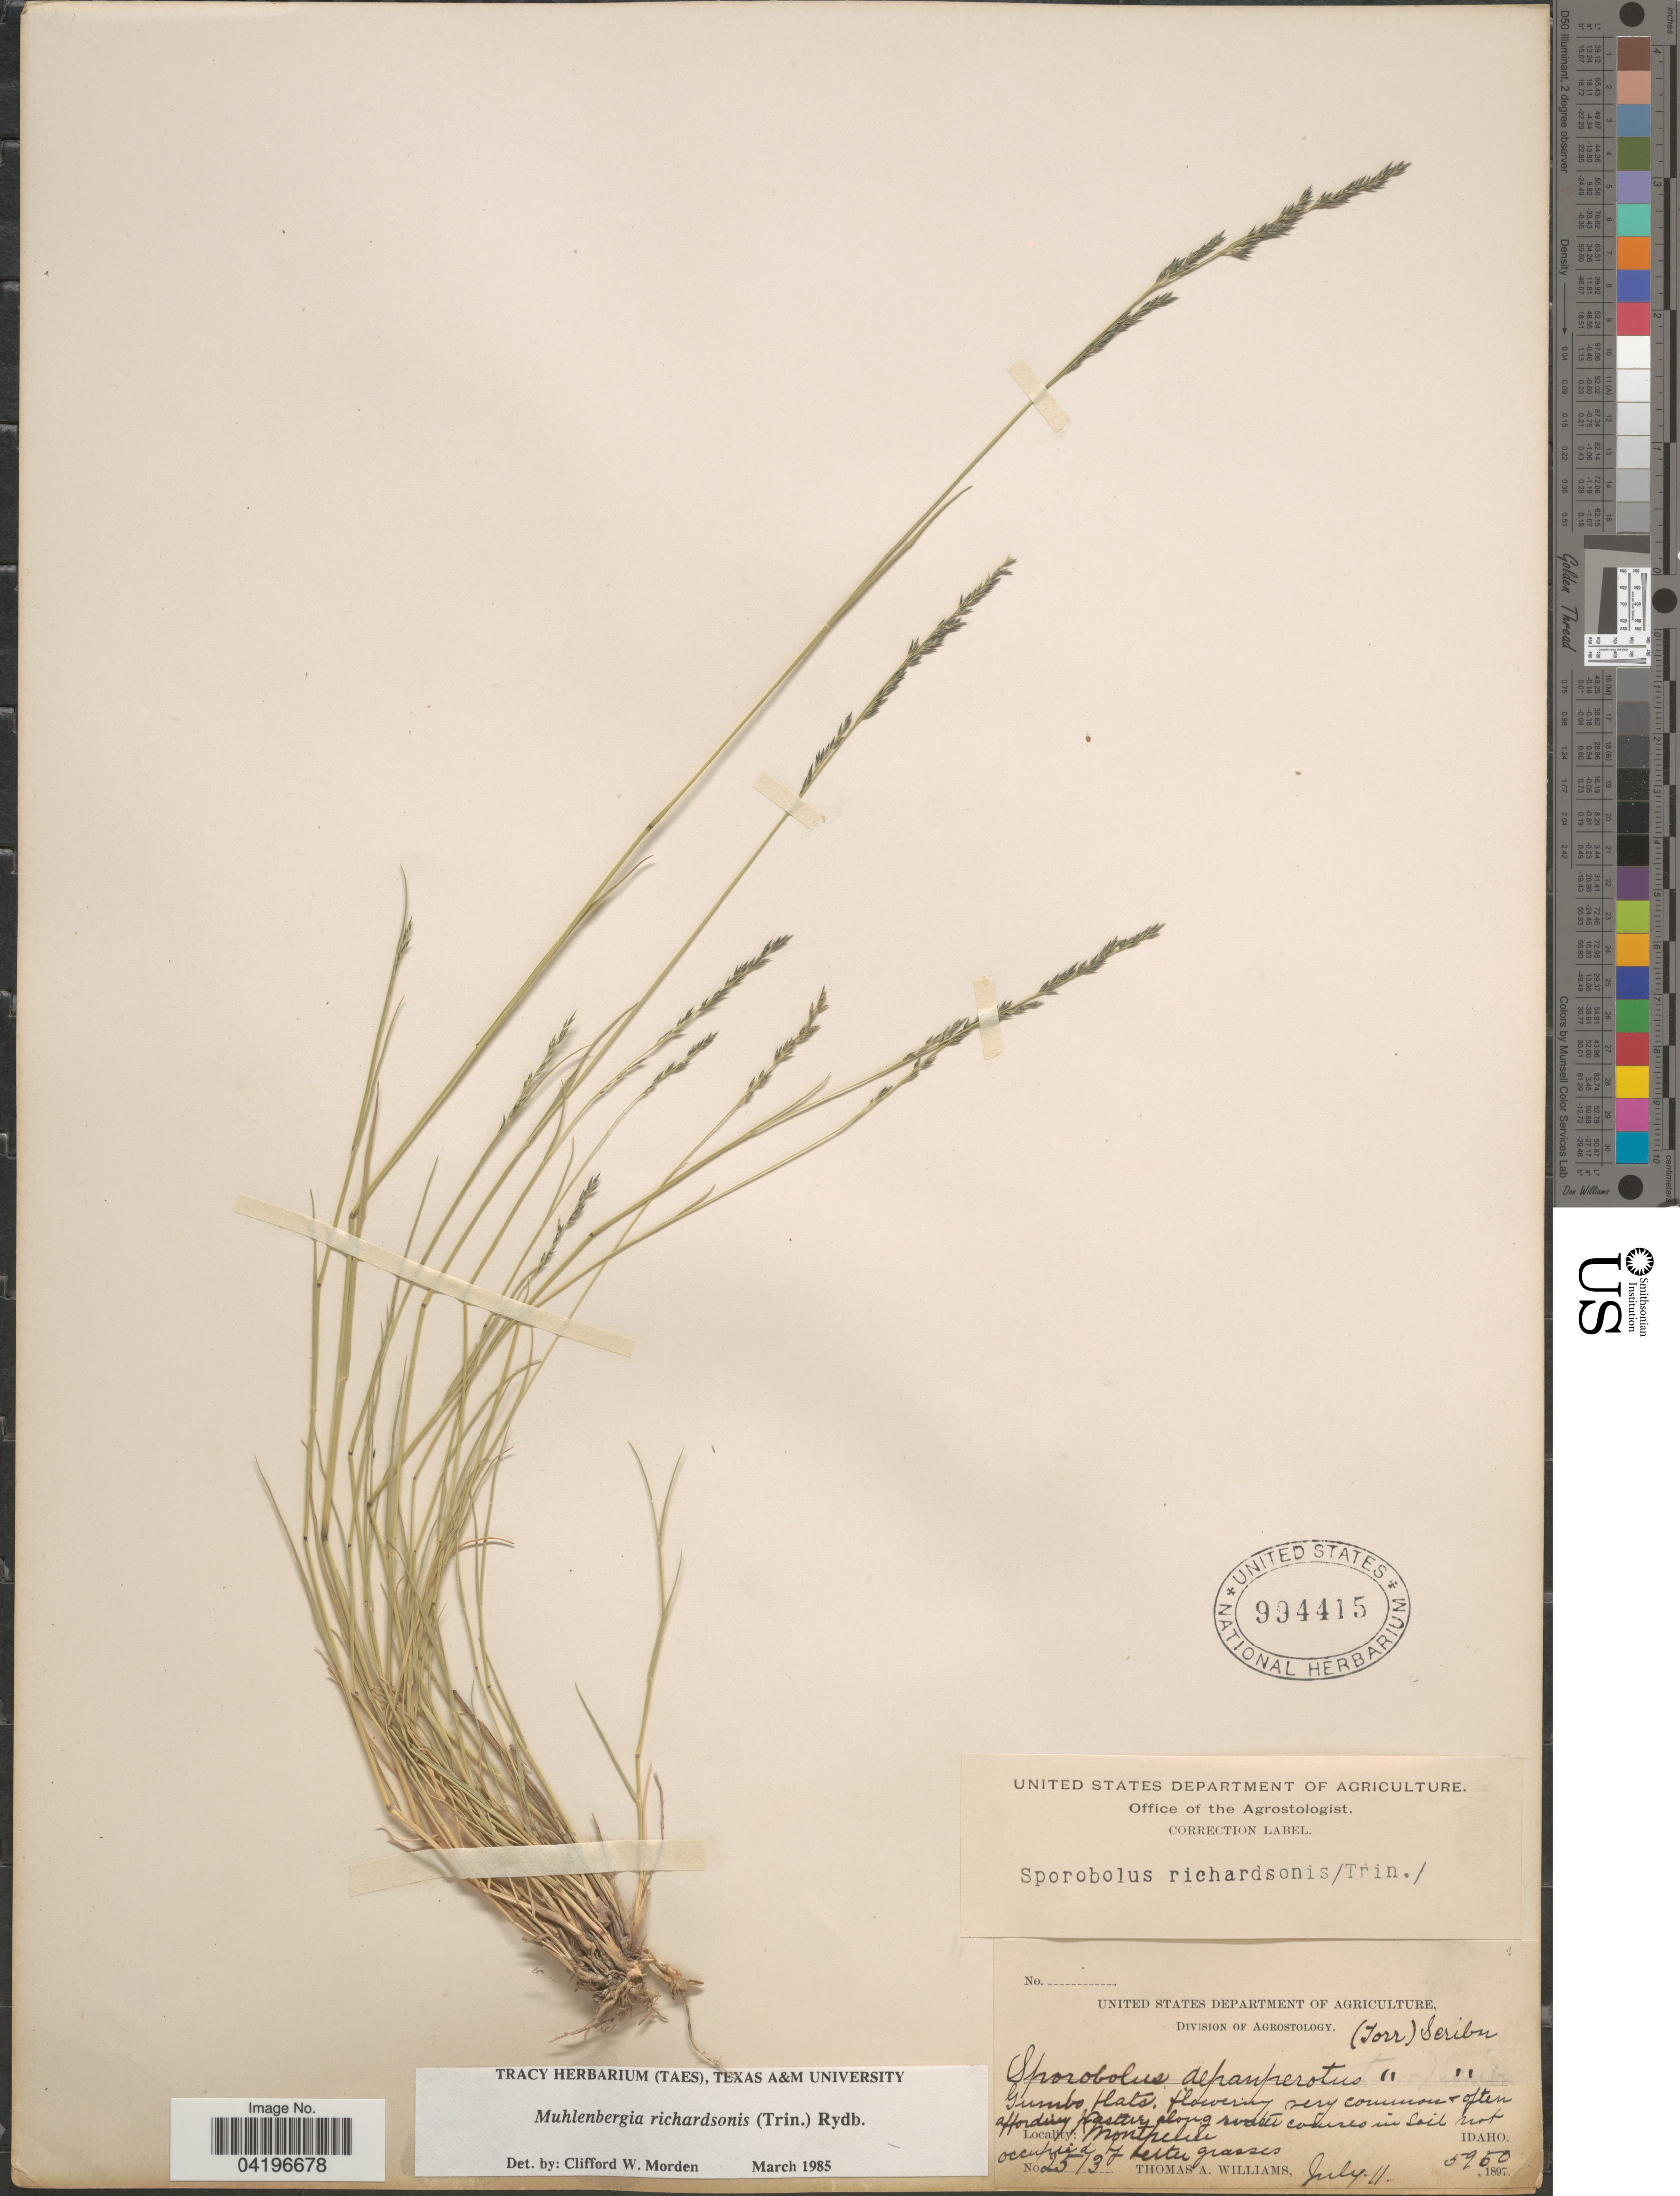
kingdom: Plantae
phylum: Tracheophyta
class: Liliopsida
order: Poales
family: Poaceae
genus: Muhlenbergia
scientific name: Muhlenbergia richardsonis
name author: (Trin.) Rydb.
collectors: T. A. Williams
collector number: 2513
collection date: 1897-07-11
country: United States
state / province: Idaho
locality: Montpelier.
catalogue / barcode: US 994415